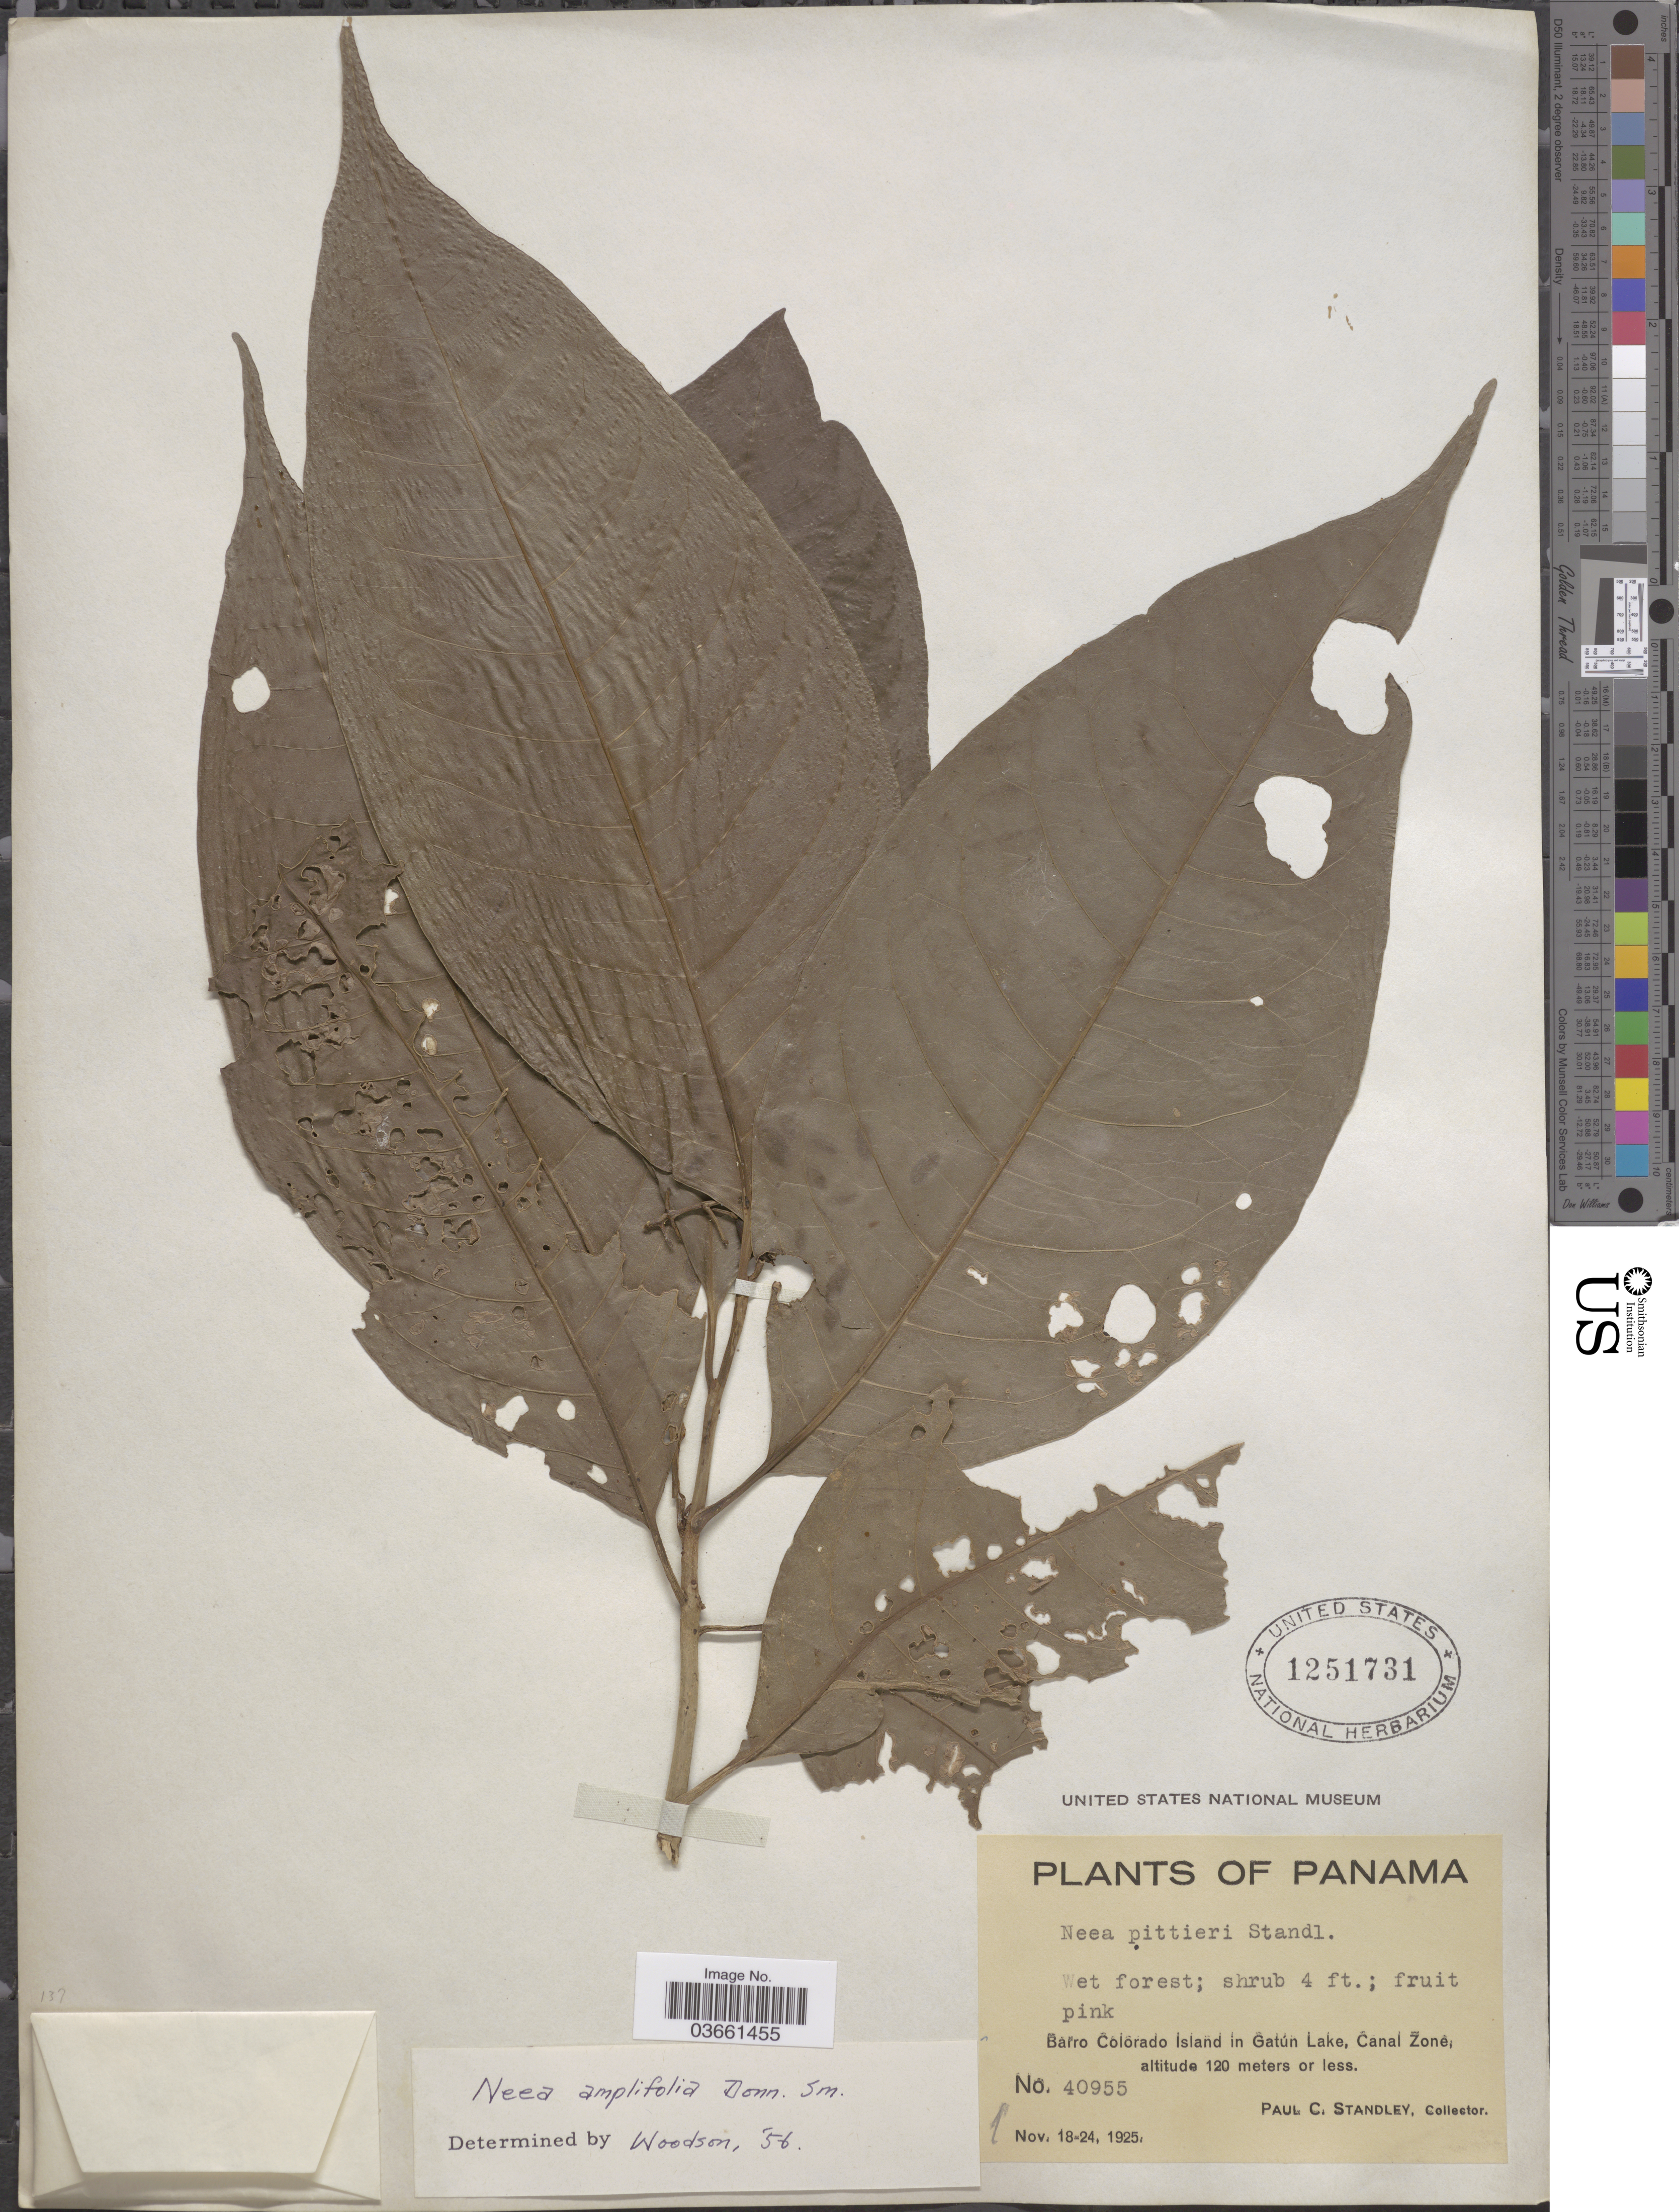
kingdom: Plantae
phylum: Tracheophyta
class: Magnoliopsida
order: Caryophyllales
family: Nyctaginaceae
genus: Neea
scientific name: Neea amplifolia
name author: Donn. Sm.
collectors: P. C. Standley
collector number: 40955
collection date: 1925-11-18/1925-11-24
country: Panama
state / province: Panamá Oeste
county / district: Canal Zone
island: Barro Colorado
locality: Barro Colorado Island in Gatún Lake, Canal Zone.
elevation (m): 120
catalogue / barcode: US 1251731